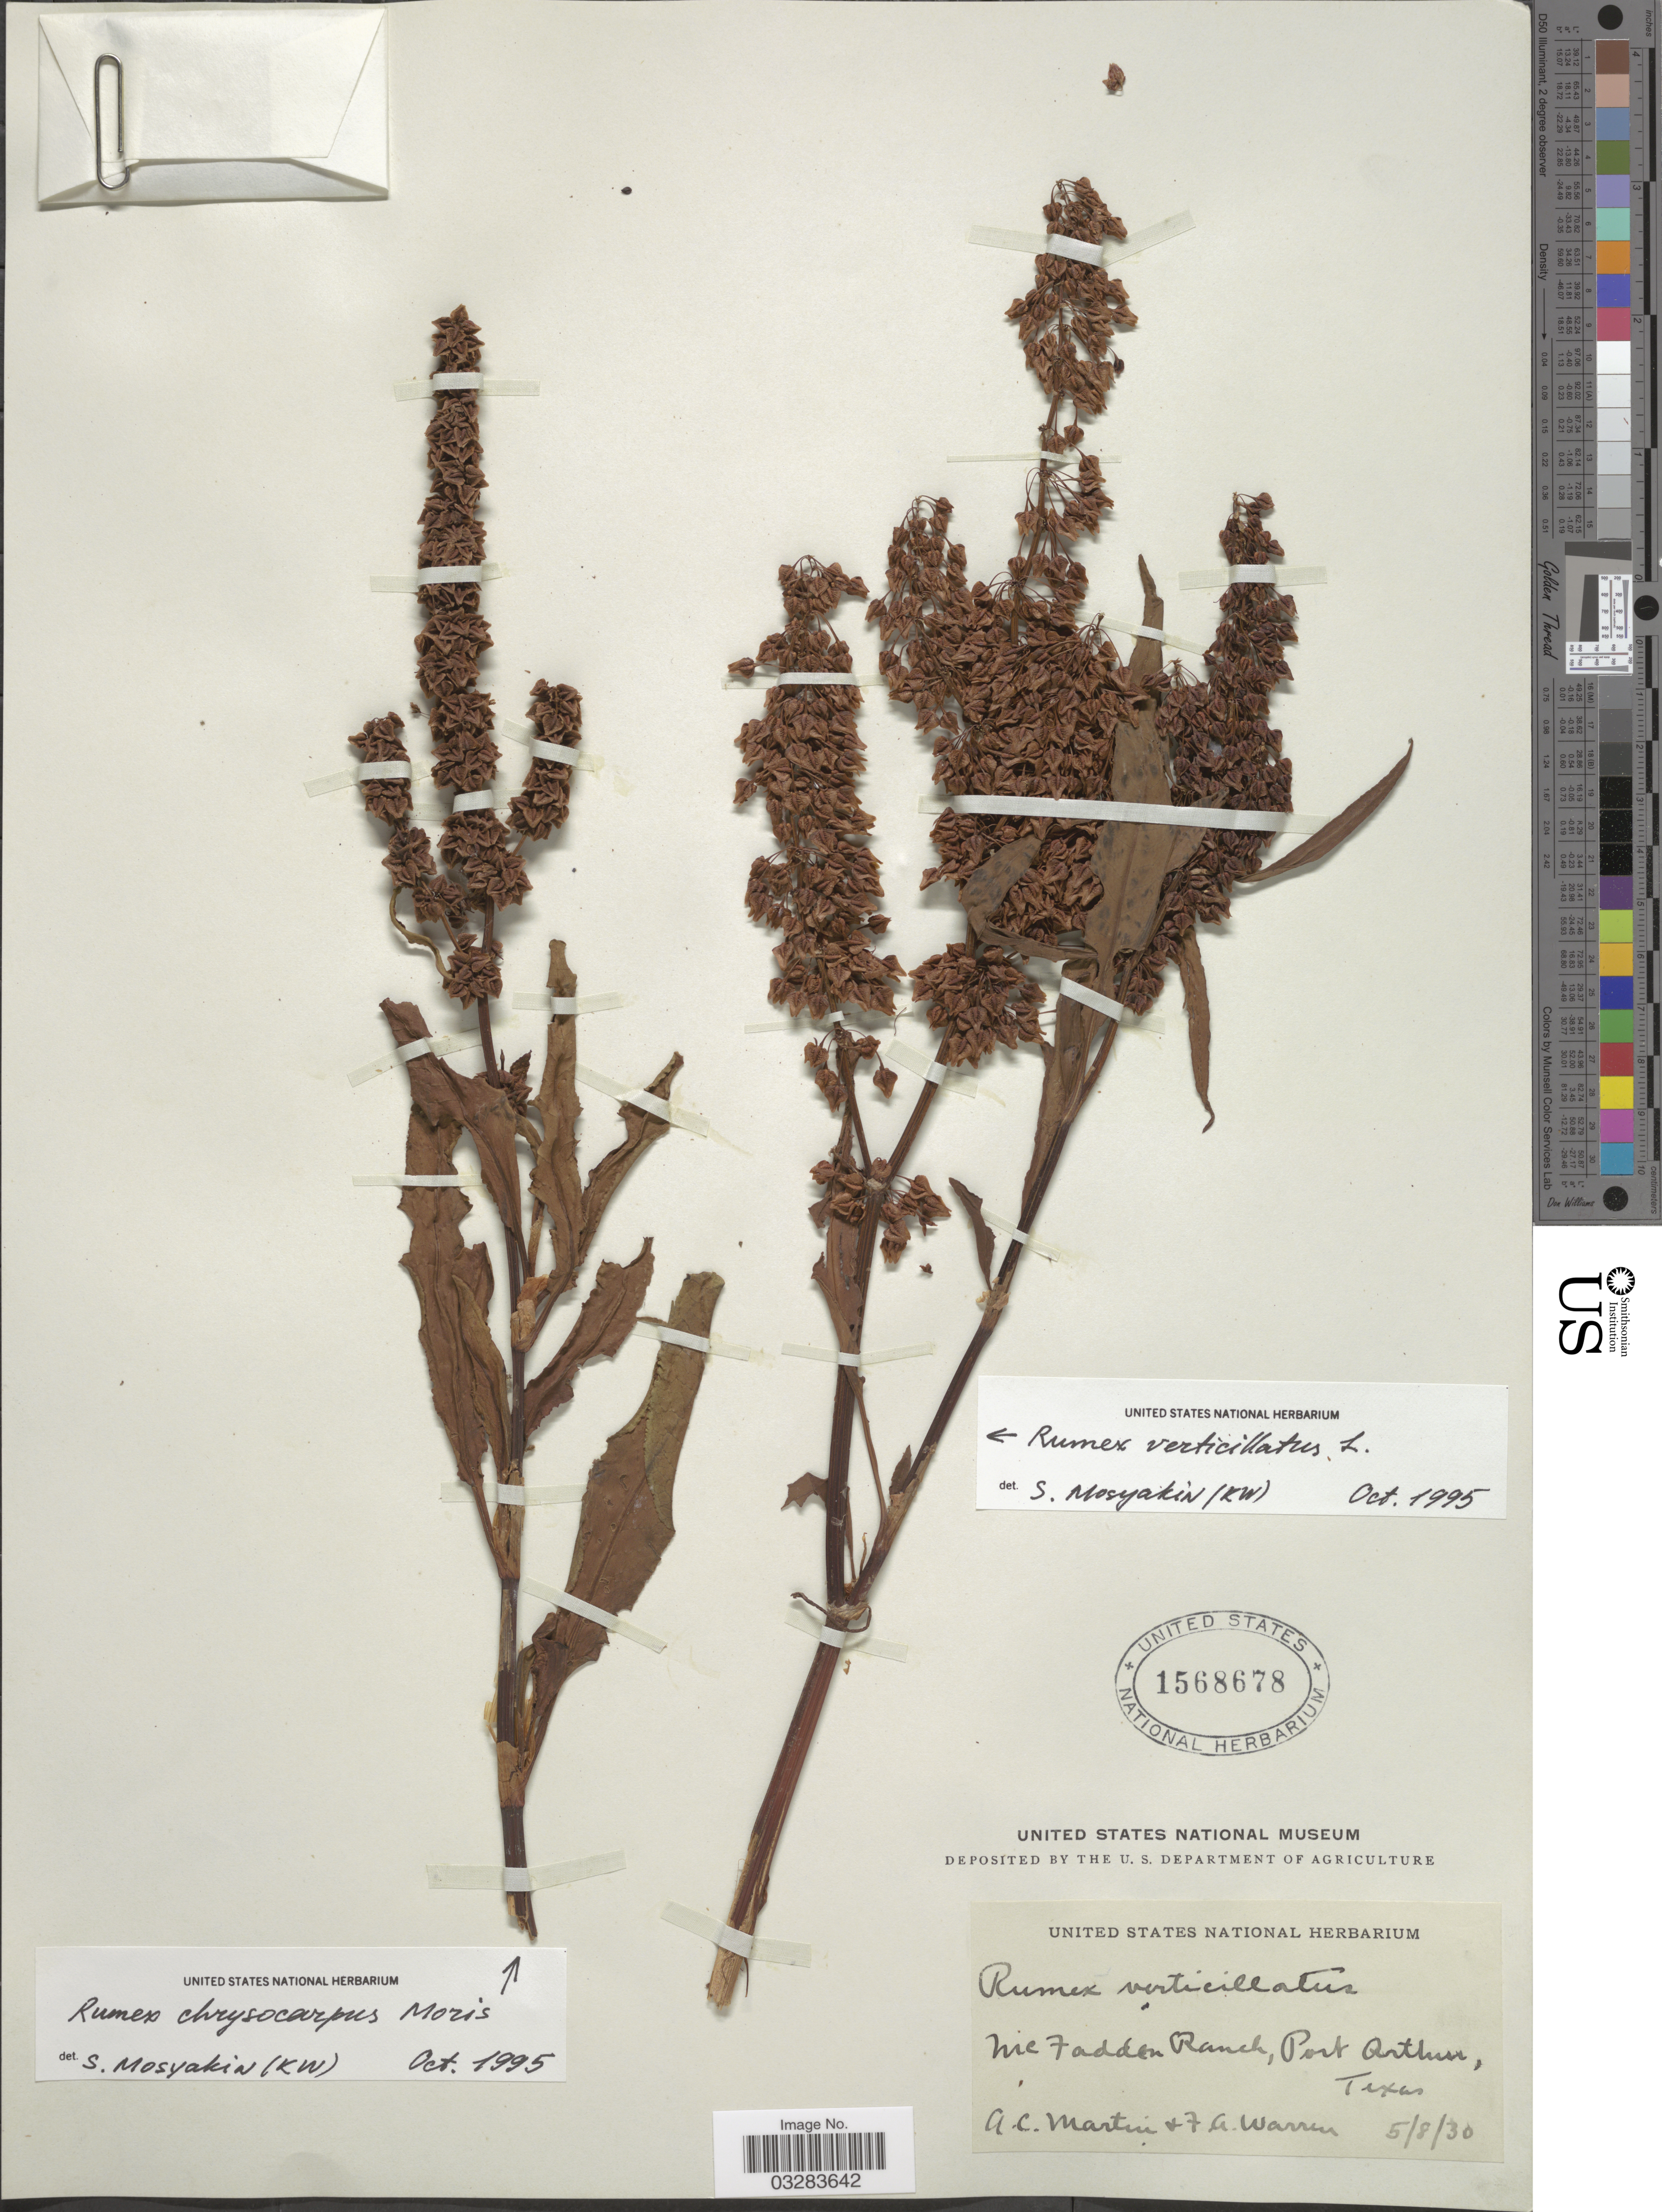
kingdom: Plantae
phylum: Tracheophyta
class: Magnoliopsida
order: Caryophyllales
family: Polygonaceae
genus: Rumex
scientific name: Rumex chrysocarpus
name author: Moris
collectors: A. C. Martin & F. Warren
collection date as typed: Transcribed d/m/y: 8/5/30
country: United States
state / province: Texas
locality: McFadden Ranch, Port Arthur.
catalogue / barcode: US 1568678